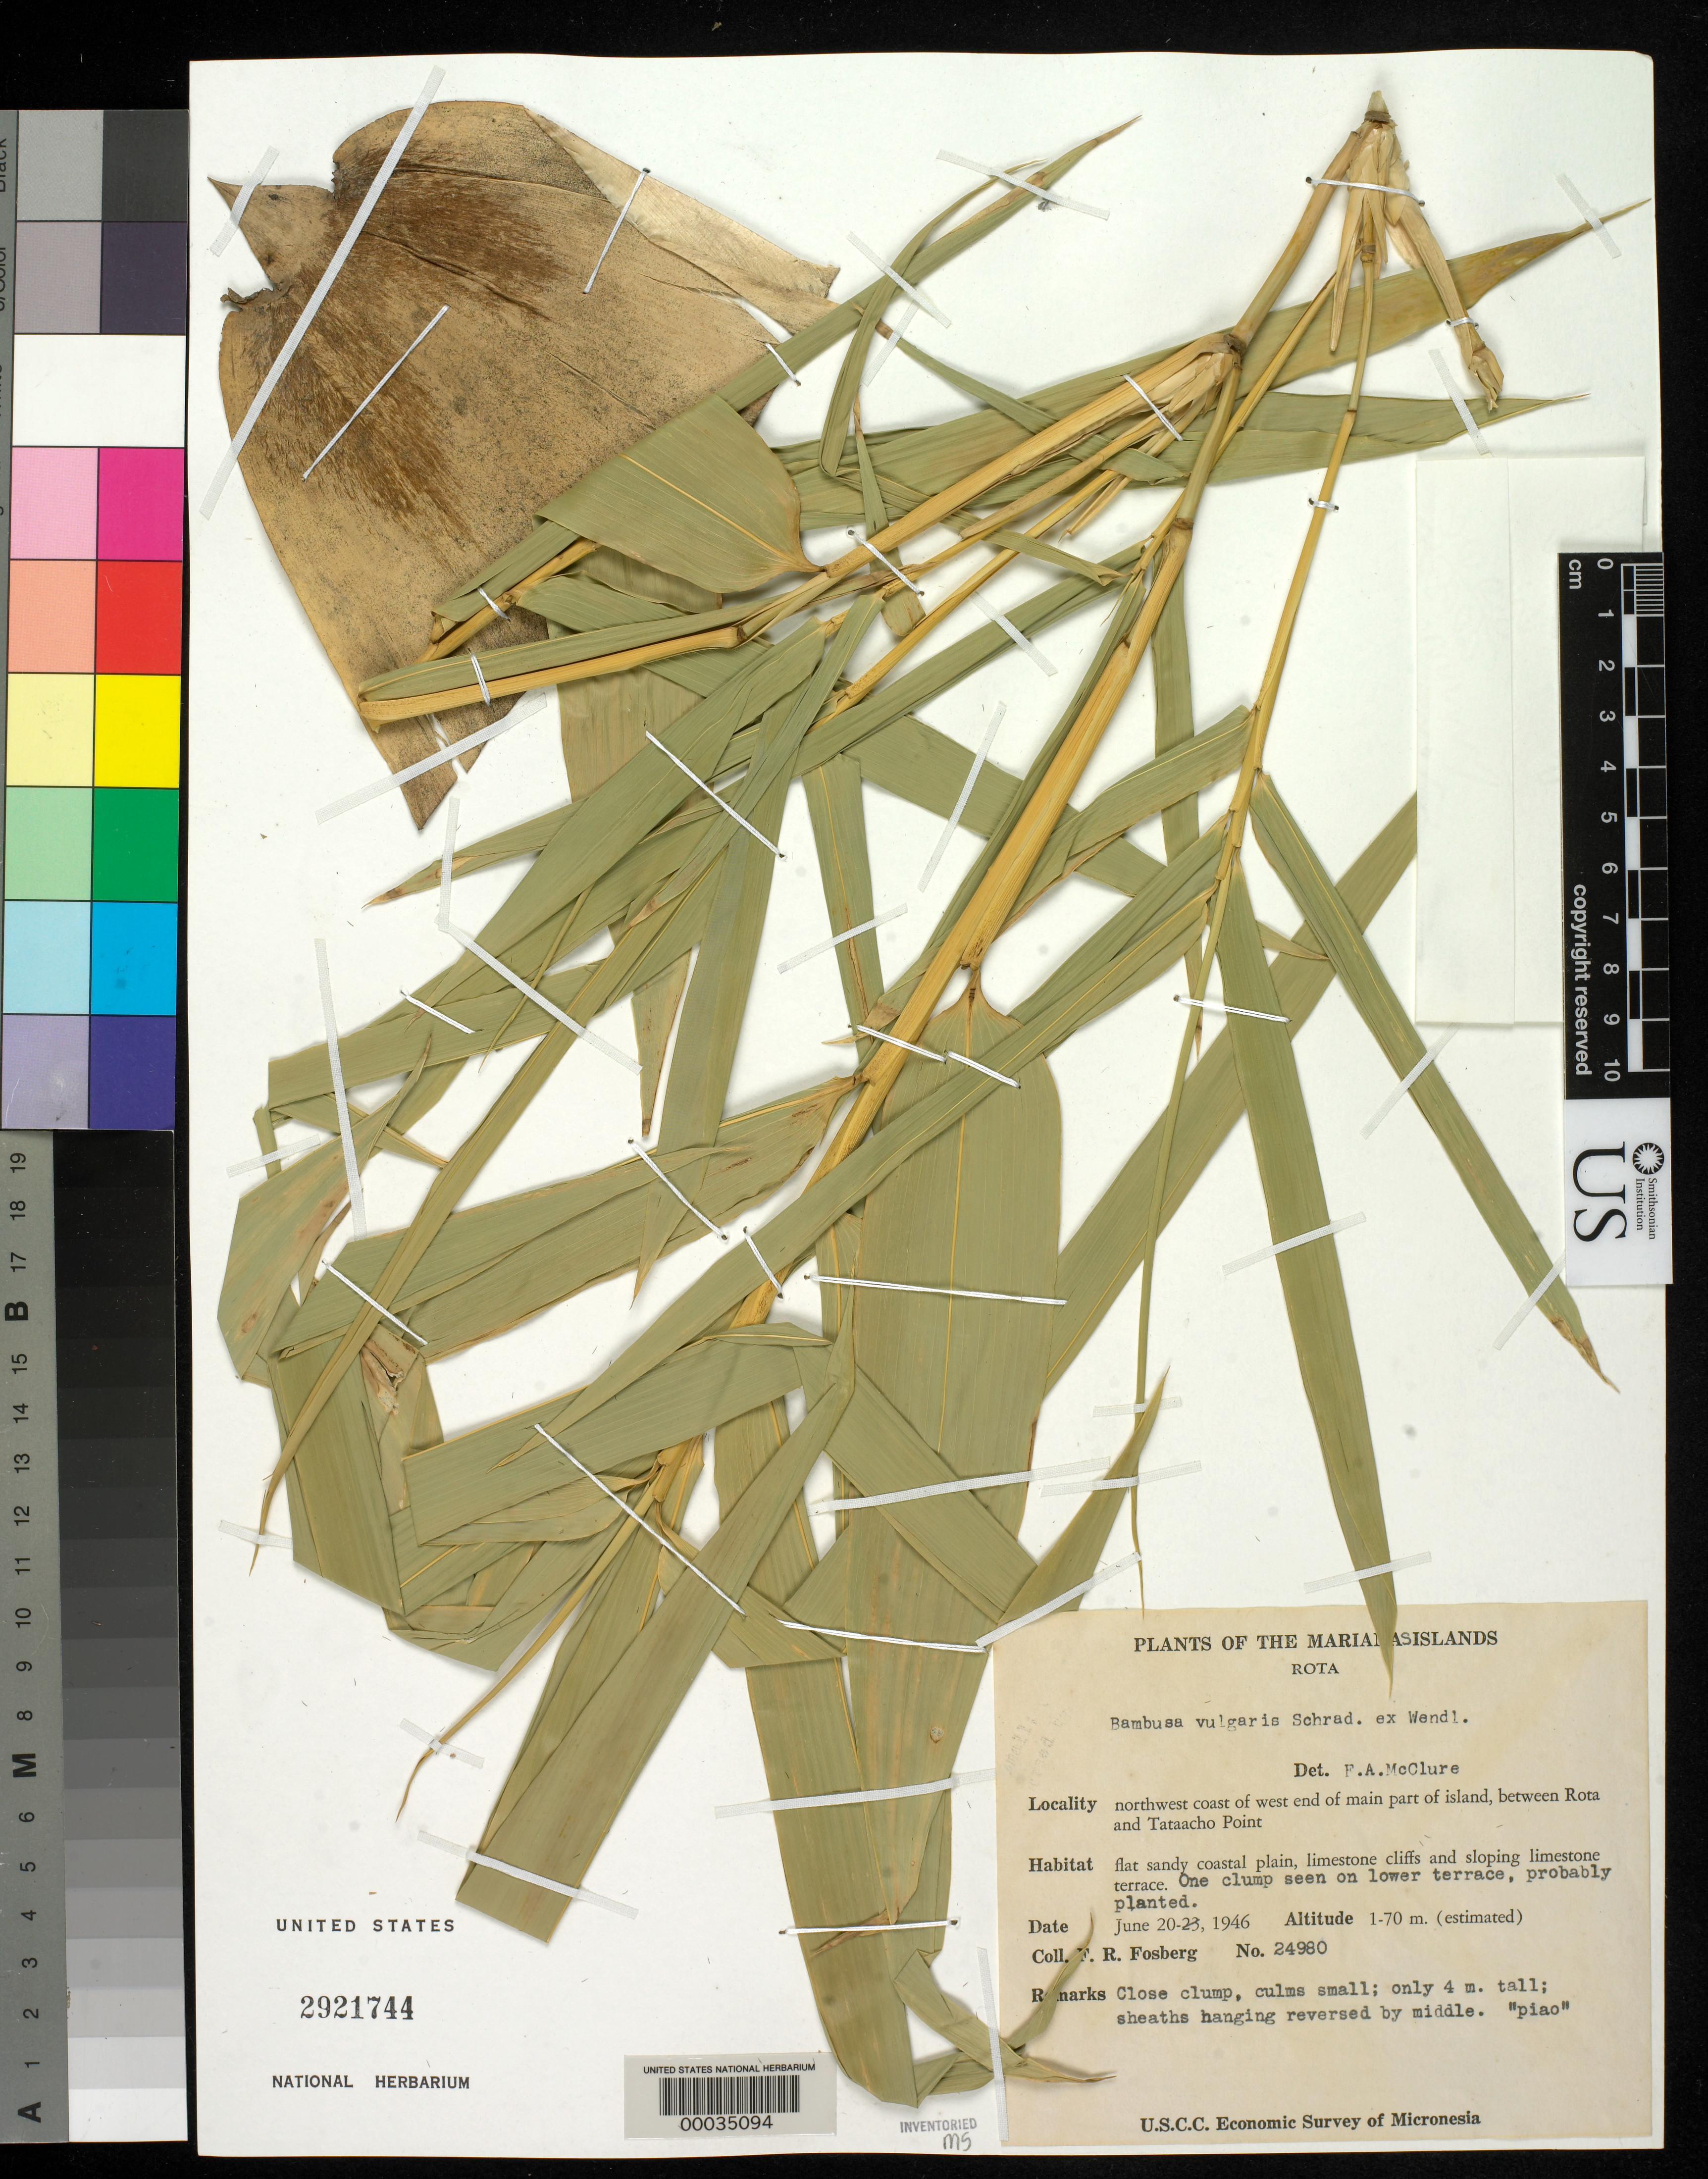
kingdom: Plantae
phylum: Tracheophyta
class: Liliopsida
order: Poales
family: Poaceae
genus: Bambusa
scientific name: Bambusa vulgaris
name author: Schrad. ex J.C. Wendl.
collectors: F. R. Fosberg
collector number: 24980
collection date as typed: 20 Jun 1946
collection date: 1946-06-20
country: Northern Mariana Islands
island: Rota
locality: Tataacho point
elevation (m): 1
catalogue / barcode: US 2921744